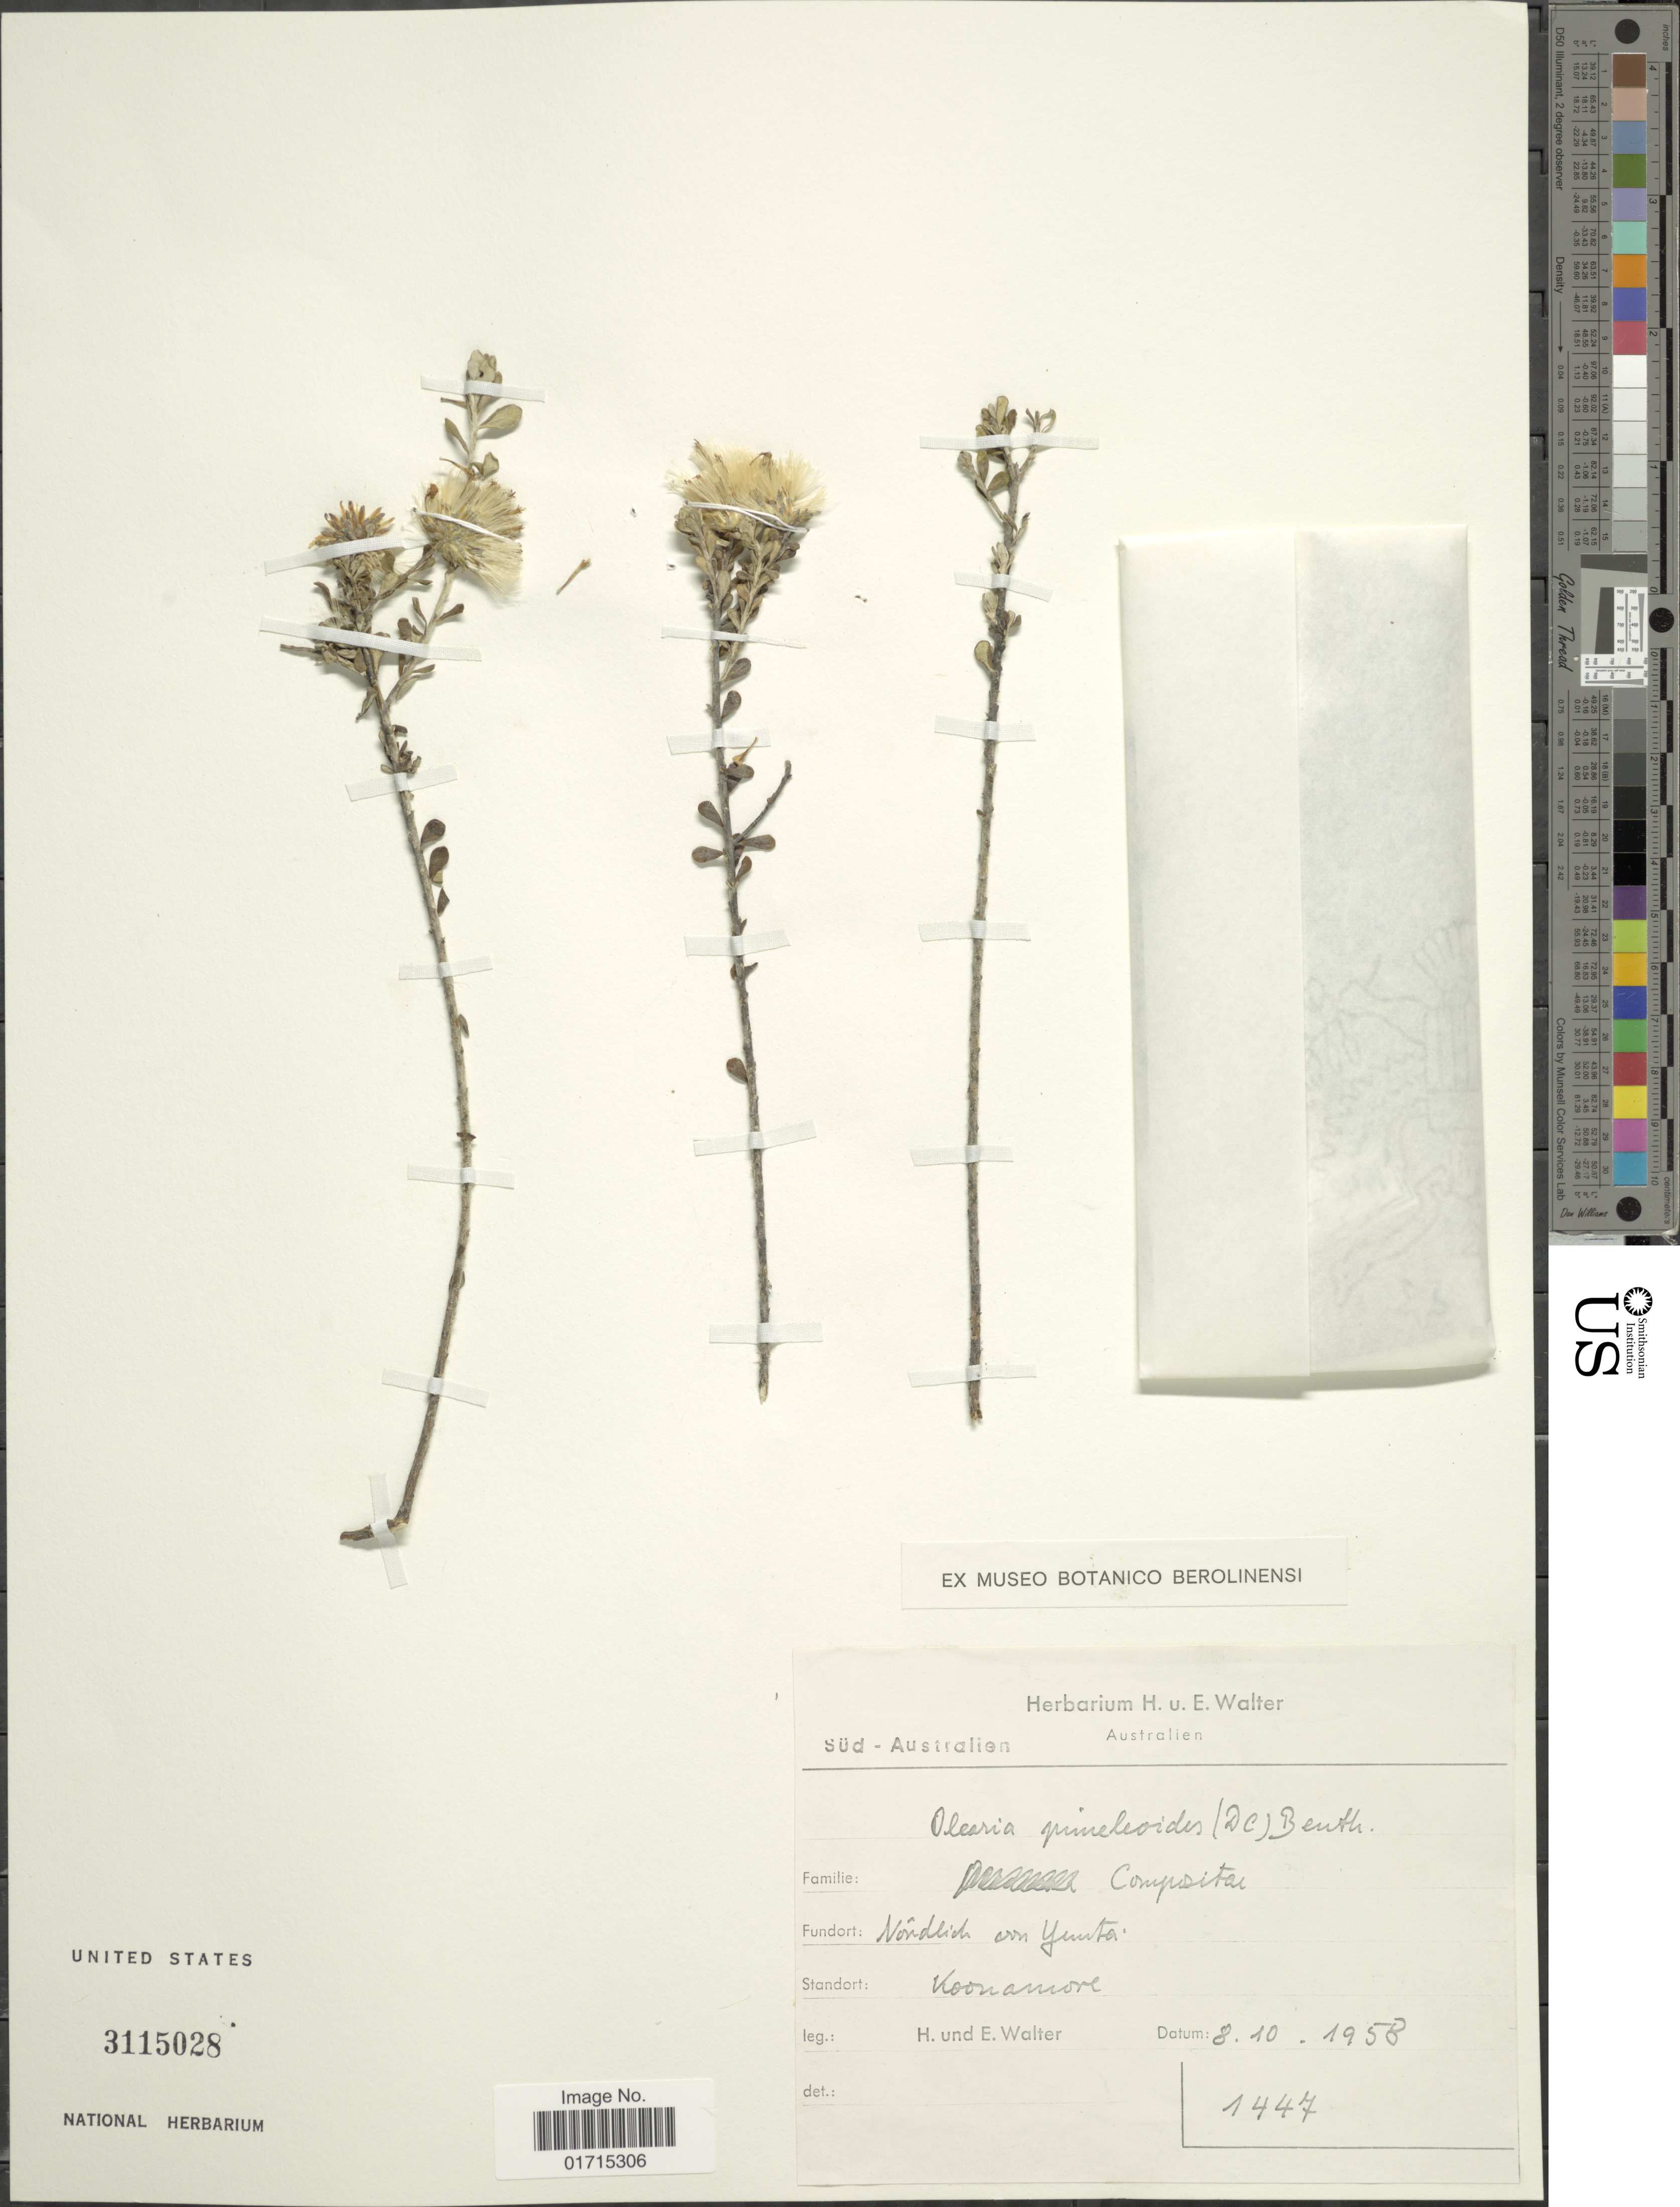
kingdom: Plantae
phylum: Tracheophyta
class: Magnoliopsida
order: Asterales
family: Asteraceae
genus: Olearia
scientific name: Olearia pimeleoides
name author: (DC.) Benth.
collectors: H. P. H. Walter & E. Walter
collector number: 1447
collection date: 1958-10-08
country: Australia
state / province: South Australia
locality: Nôrdlich con Yunta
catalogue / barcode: US 3115028